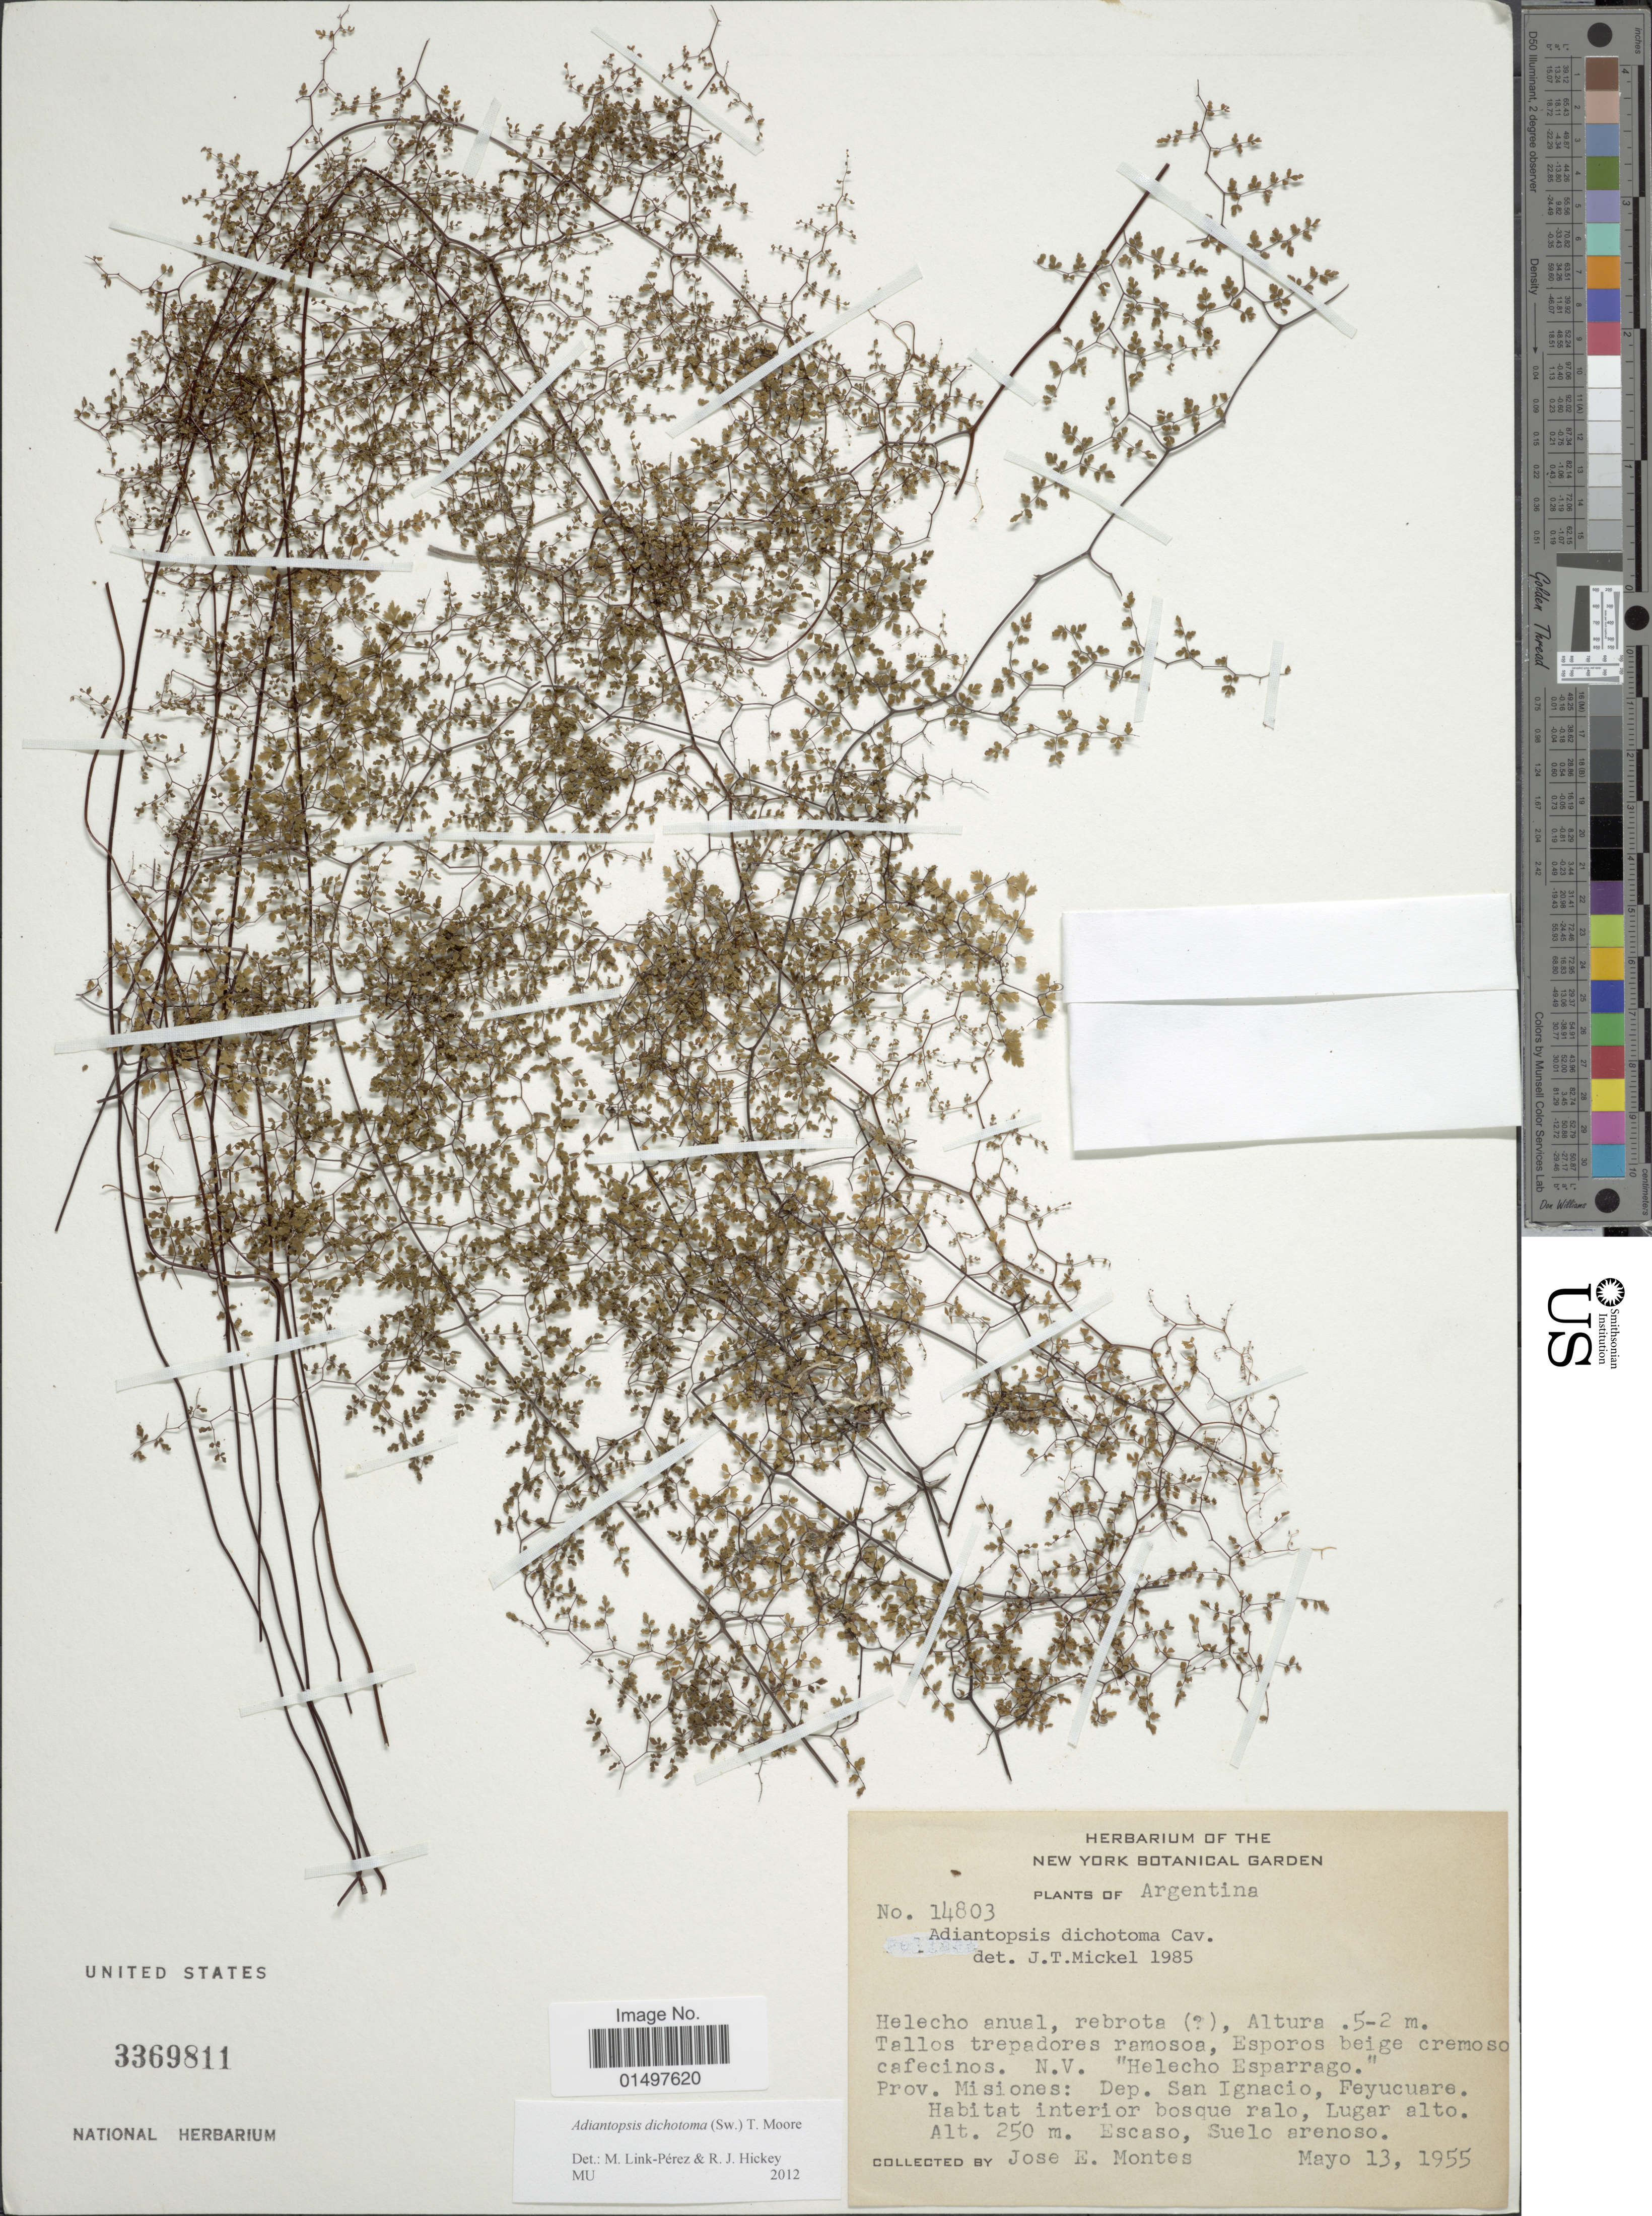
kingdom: Plantae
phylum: Tracheophyta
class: Polypodiopsida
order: Polypodiales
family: Pteridaceae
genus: Adiantopsis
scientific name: Adiantopsis dichotoma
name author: (Cav.) T. Moore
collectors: J. E. Montes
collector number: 14803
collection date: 1955-05-13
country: Argentina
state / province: Misiones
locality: N.V. 'Helecho Esparrago.' Prov. Misiones: Dep. San Ignacio, Feyucuare.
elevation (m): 250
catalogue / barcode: US 3369811